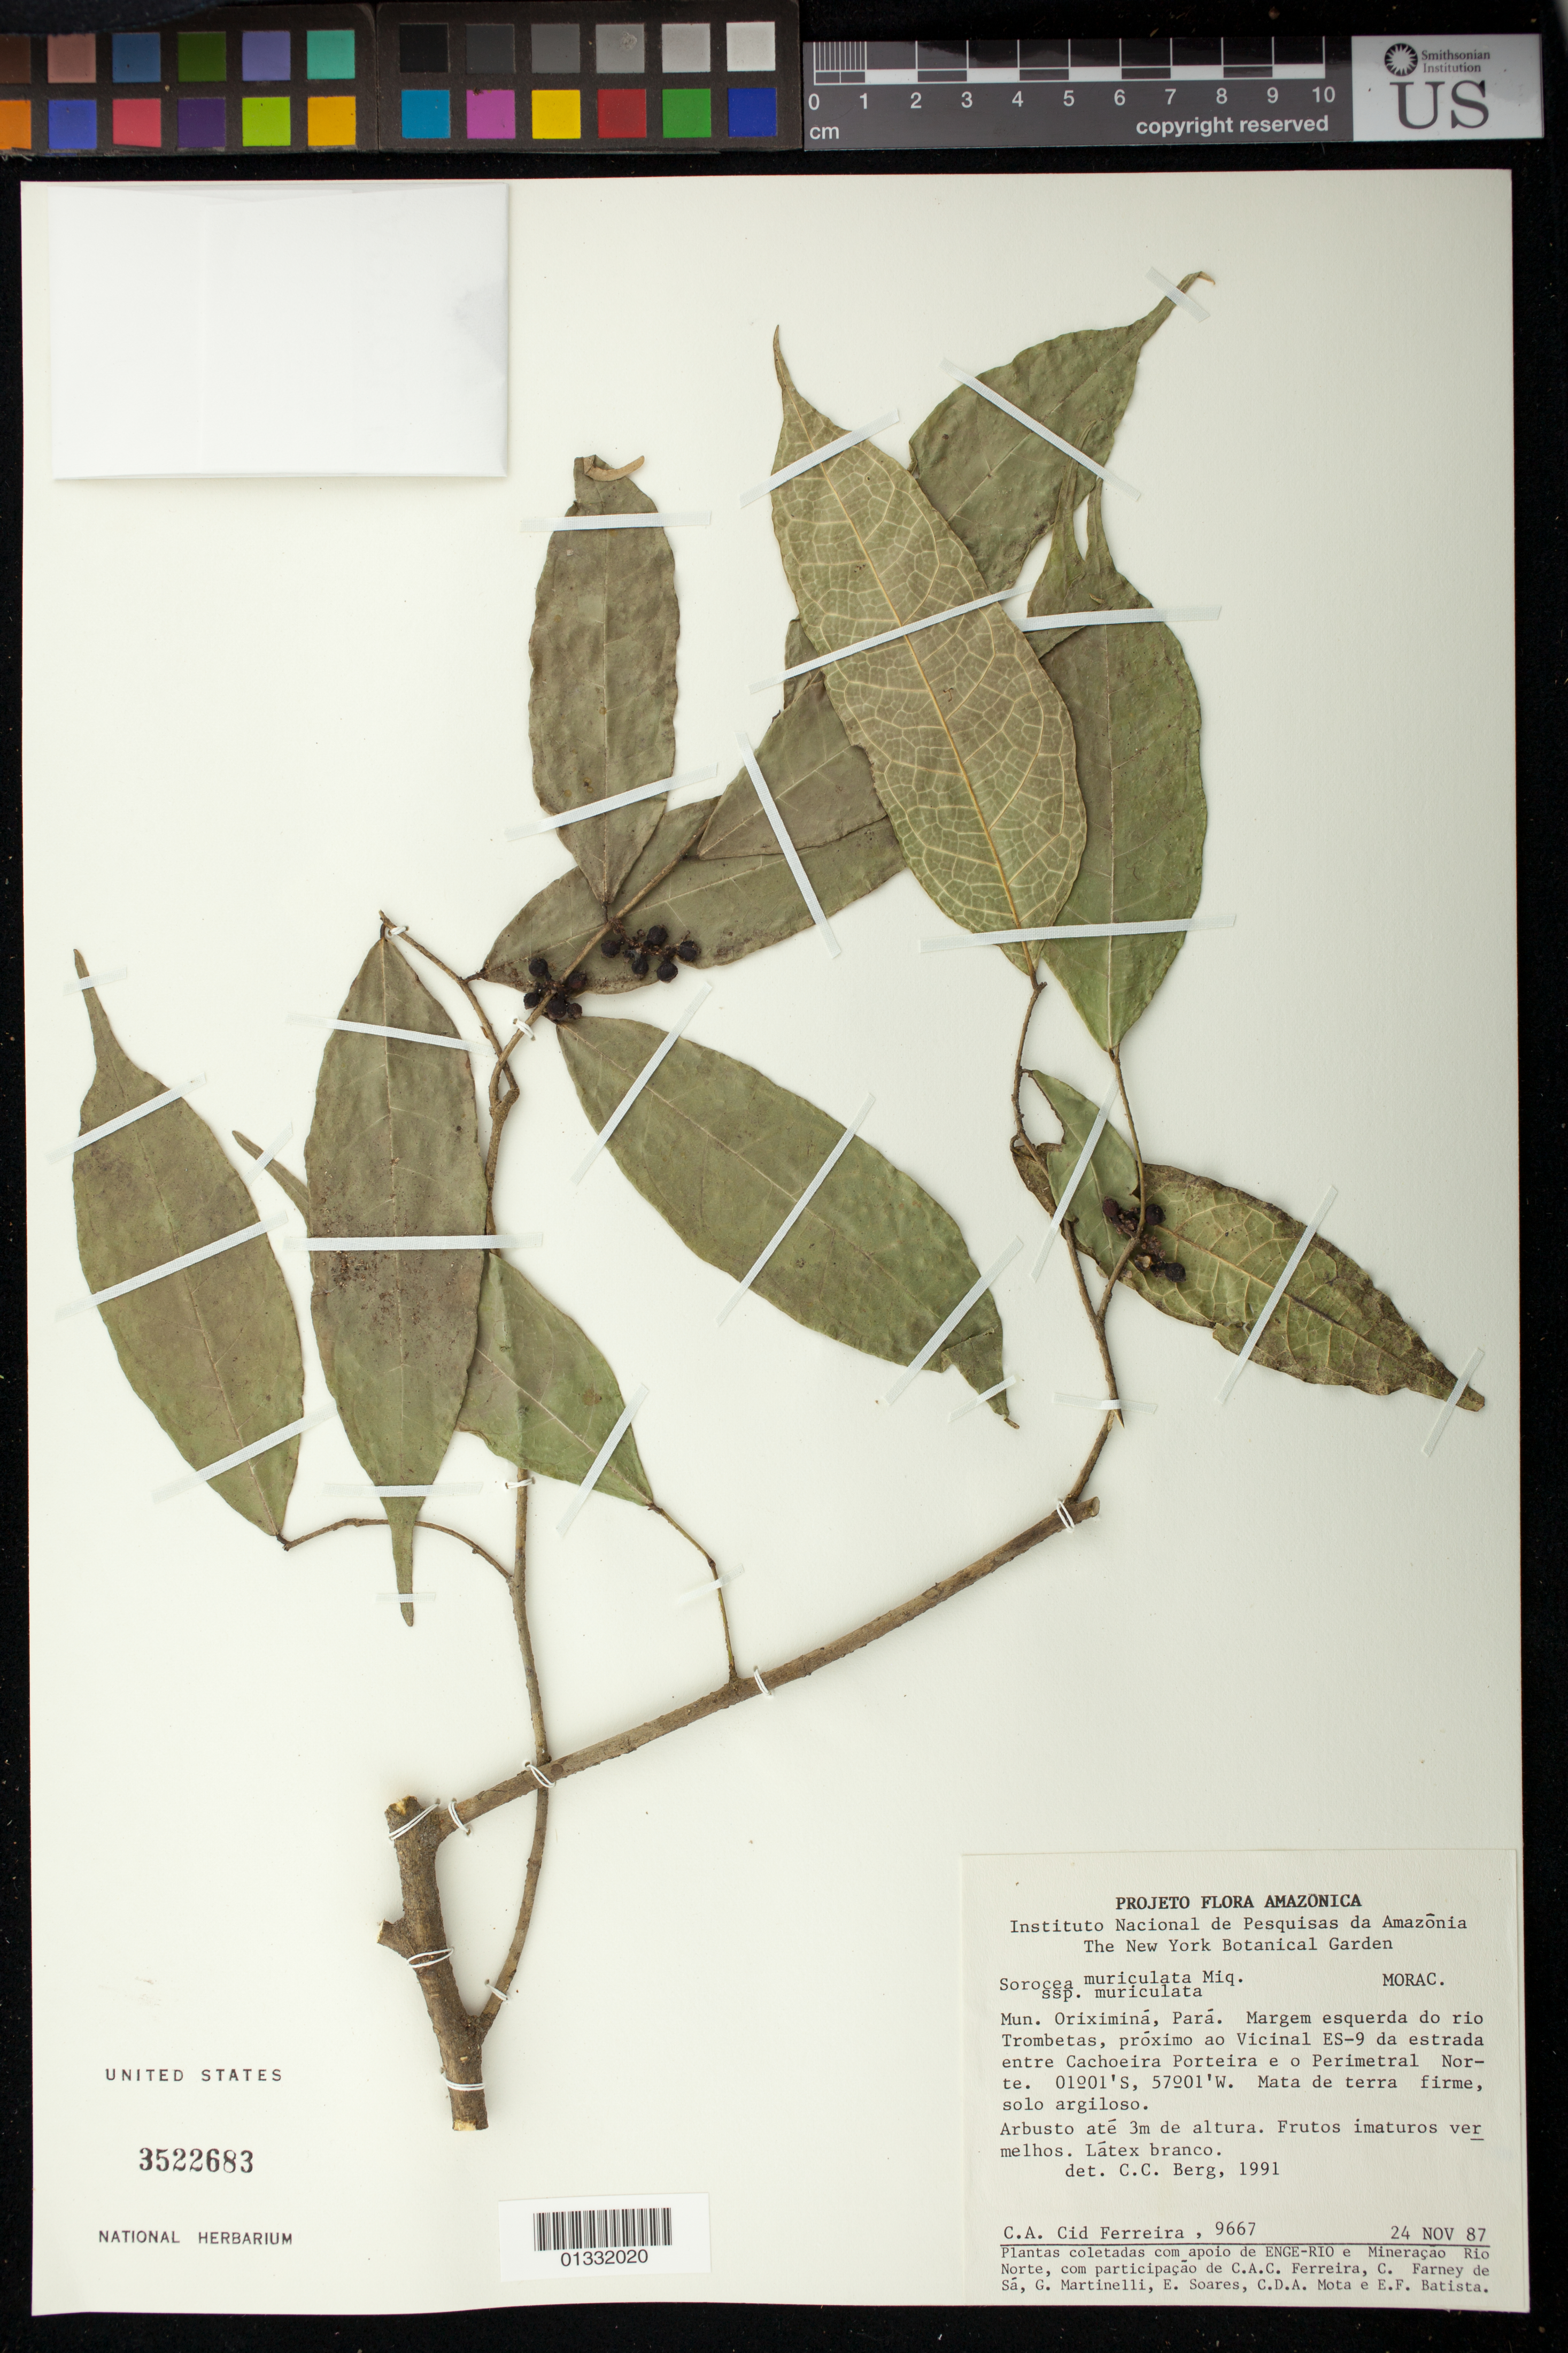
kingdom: Plantae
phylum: Tracheophyta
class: Magnoliopsida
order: Rosales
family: Moraceae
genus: Sorocea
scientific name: Sorocea muriculata subsp. muriculata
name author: Miq.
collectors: C. A. Cid Ferreira, C. F. Silva, G. Martinelli, E. Soares, C. D. A. Mota & E. F. Batista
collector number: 8667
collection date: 1987-11-24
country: Brazil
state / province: Pará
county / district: Oriximiná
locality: Margem esquerda do rio Trombetas, próximo ao Vicinal ES-9 da estrada entre Cachoeira porteira e o Perimetral Norte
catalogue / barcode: US 3522683